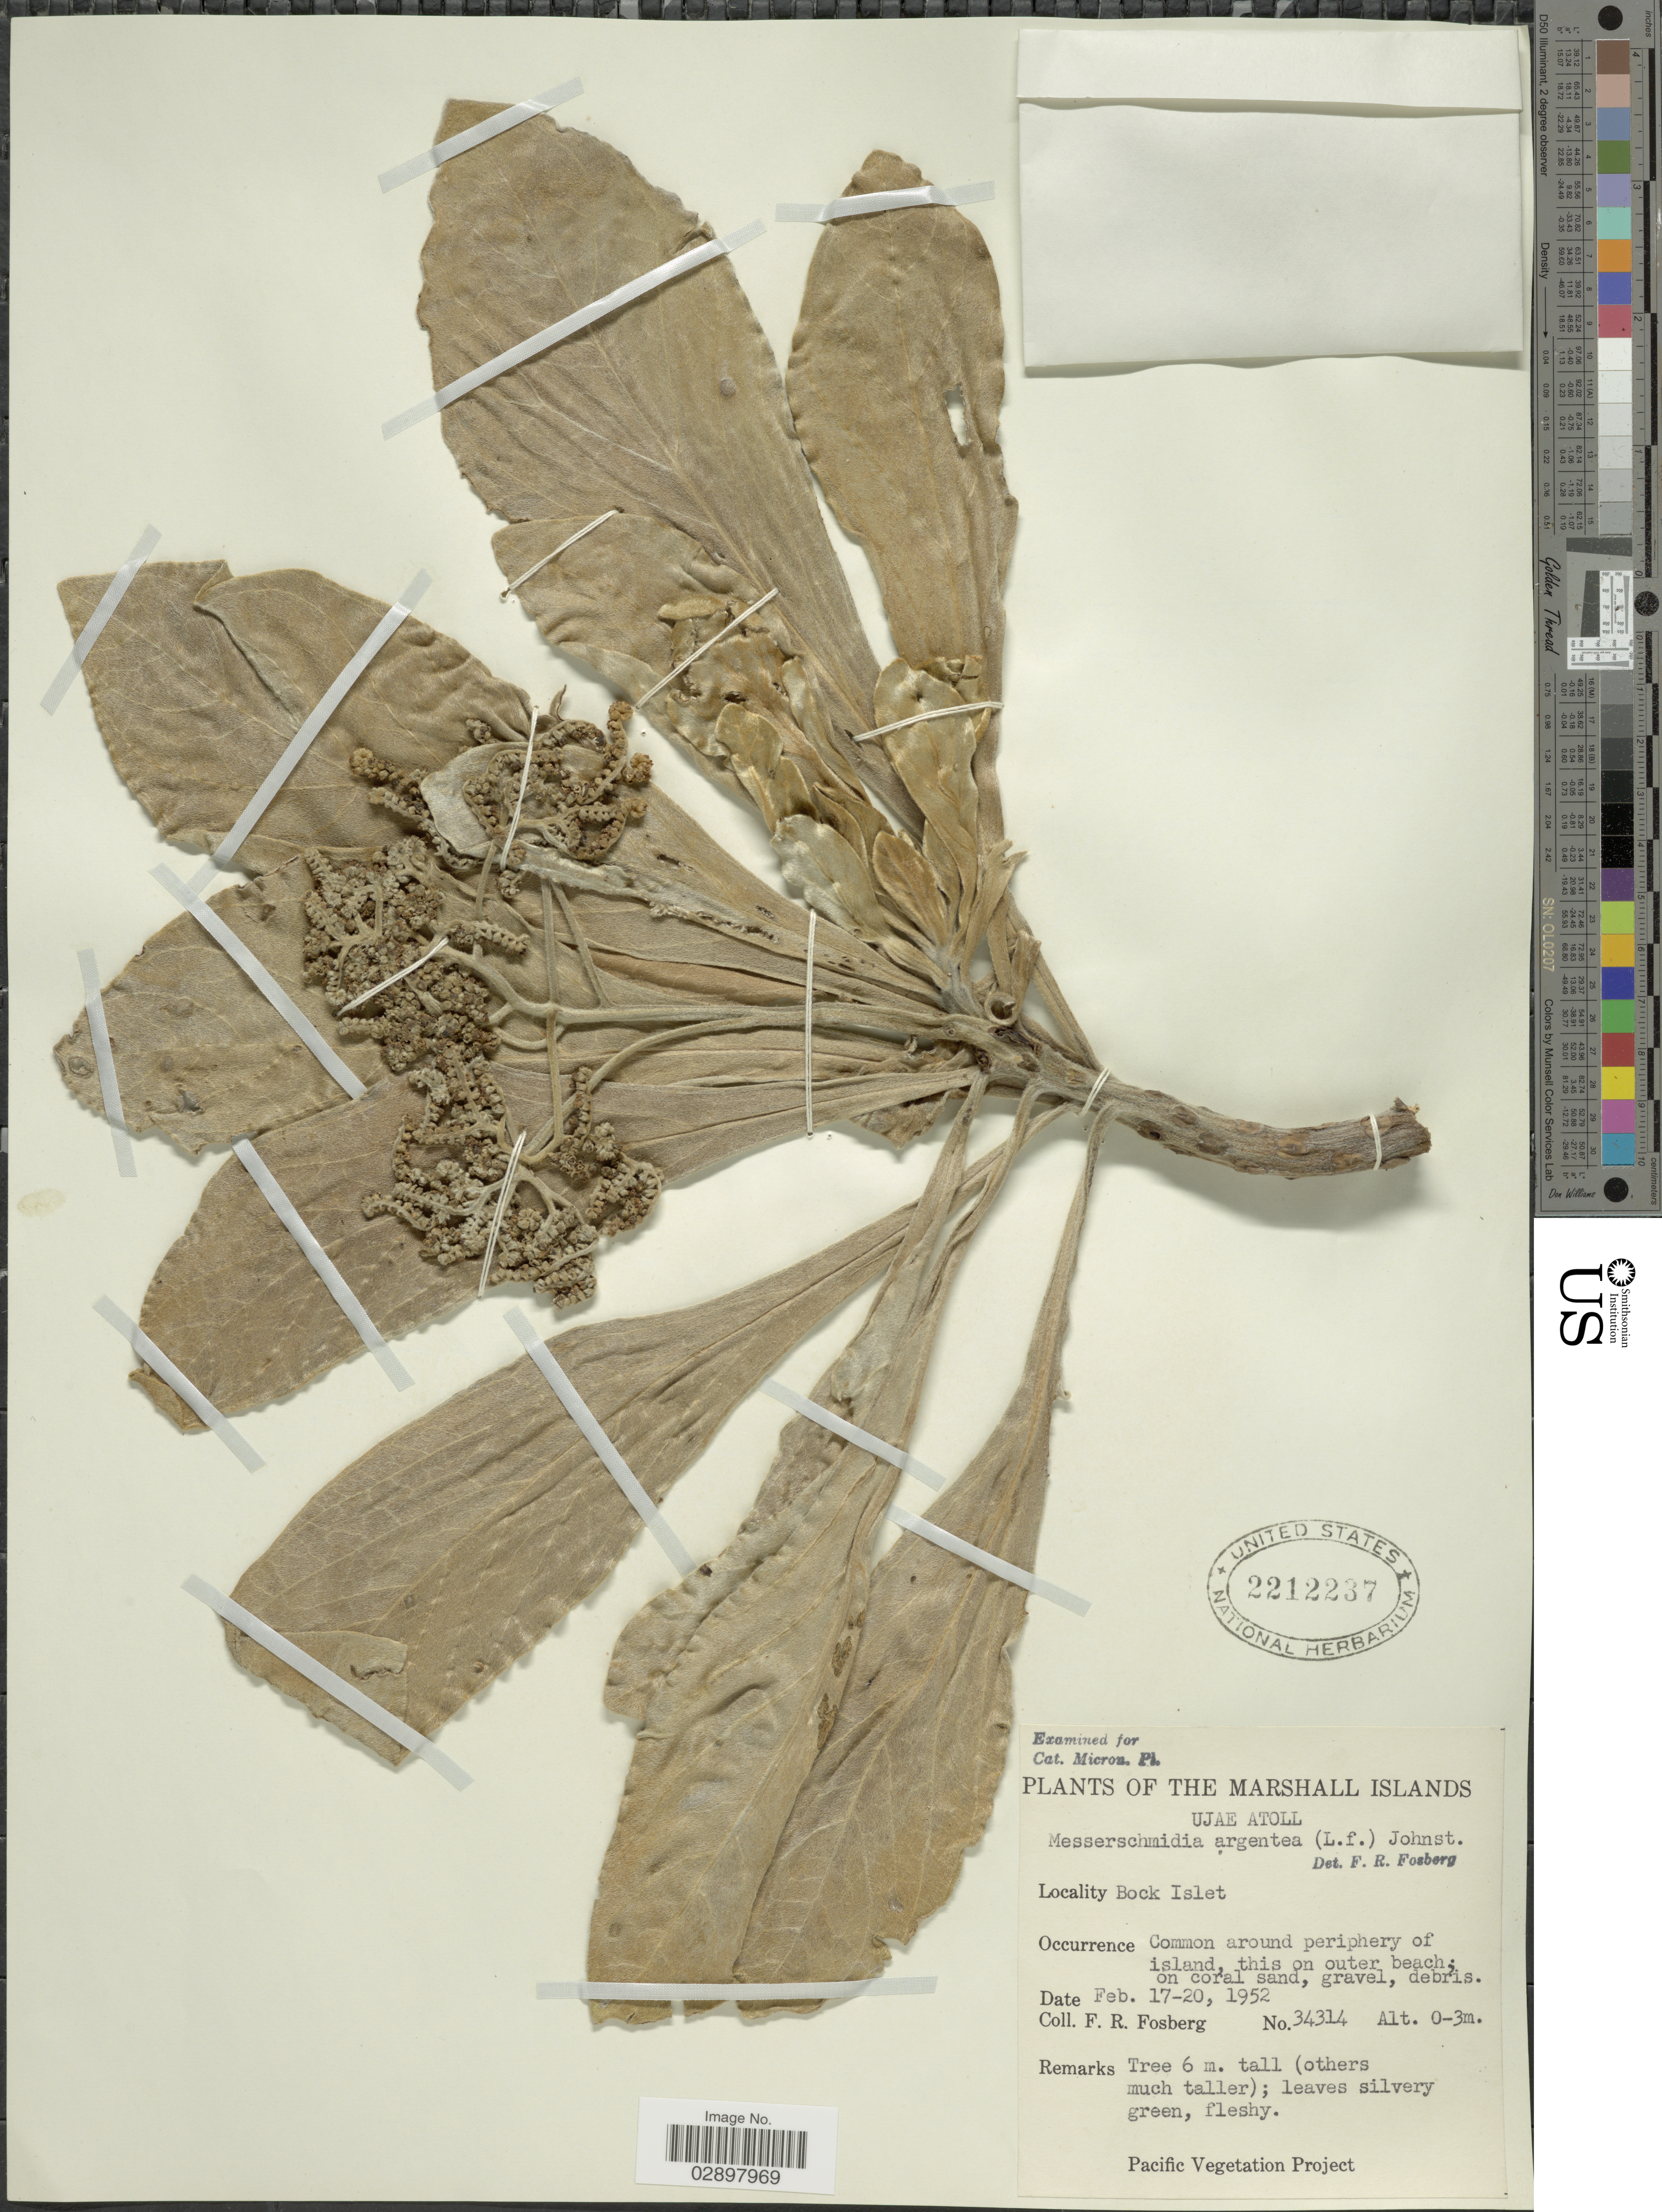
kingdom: Plantae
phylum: Tracheophyta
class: Magnoliopsida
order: Boraginales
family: Heliotropiaceae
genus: Heliotropium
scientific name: Heliotropium arboreum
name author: (Blanco) Mabberley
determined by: Wagner, W. L., (BOT), Smithsonian Institution - National Museum of Natural History (UNITED STATES)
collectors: F. R. Fosberg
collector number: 34314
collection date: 1952-02-17/1952-02-20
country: Marshall Islands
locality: Ujae Atoll. Bock Islet.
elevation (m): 0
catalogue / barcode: US 2212237